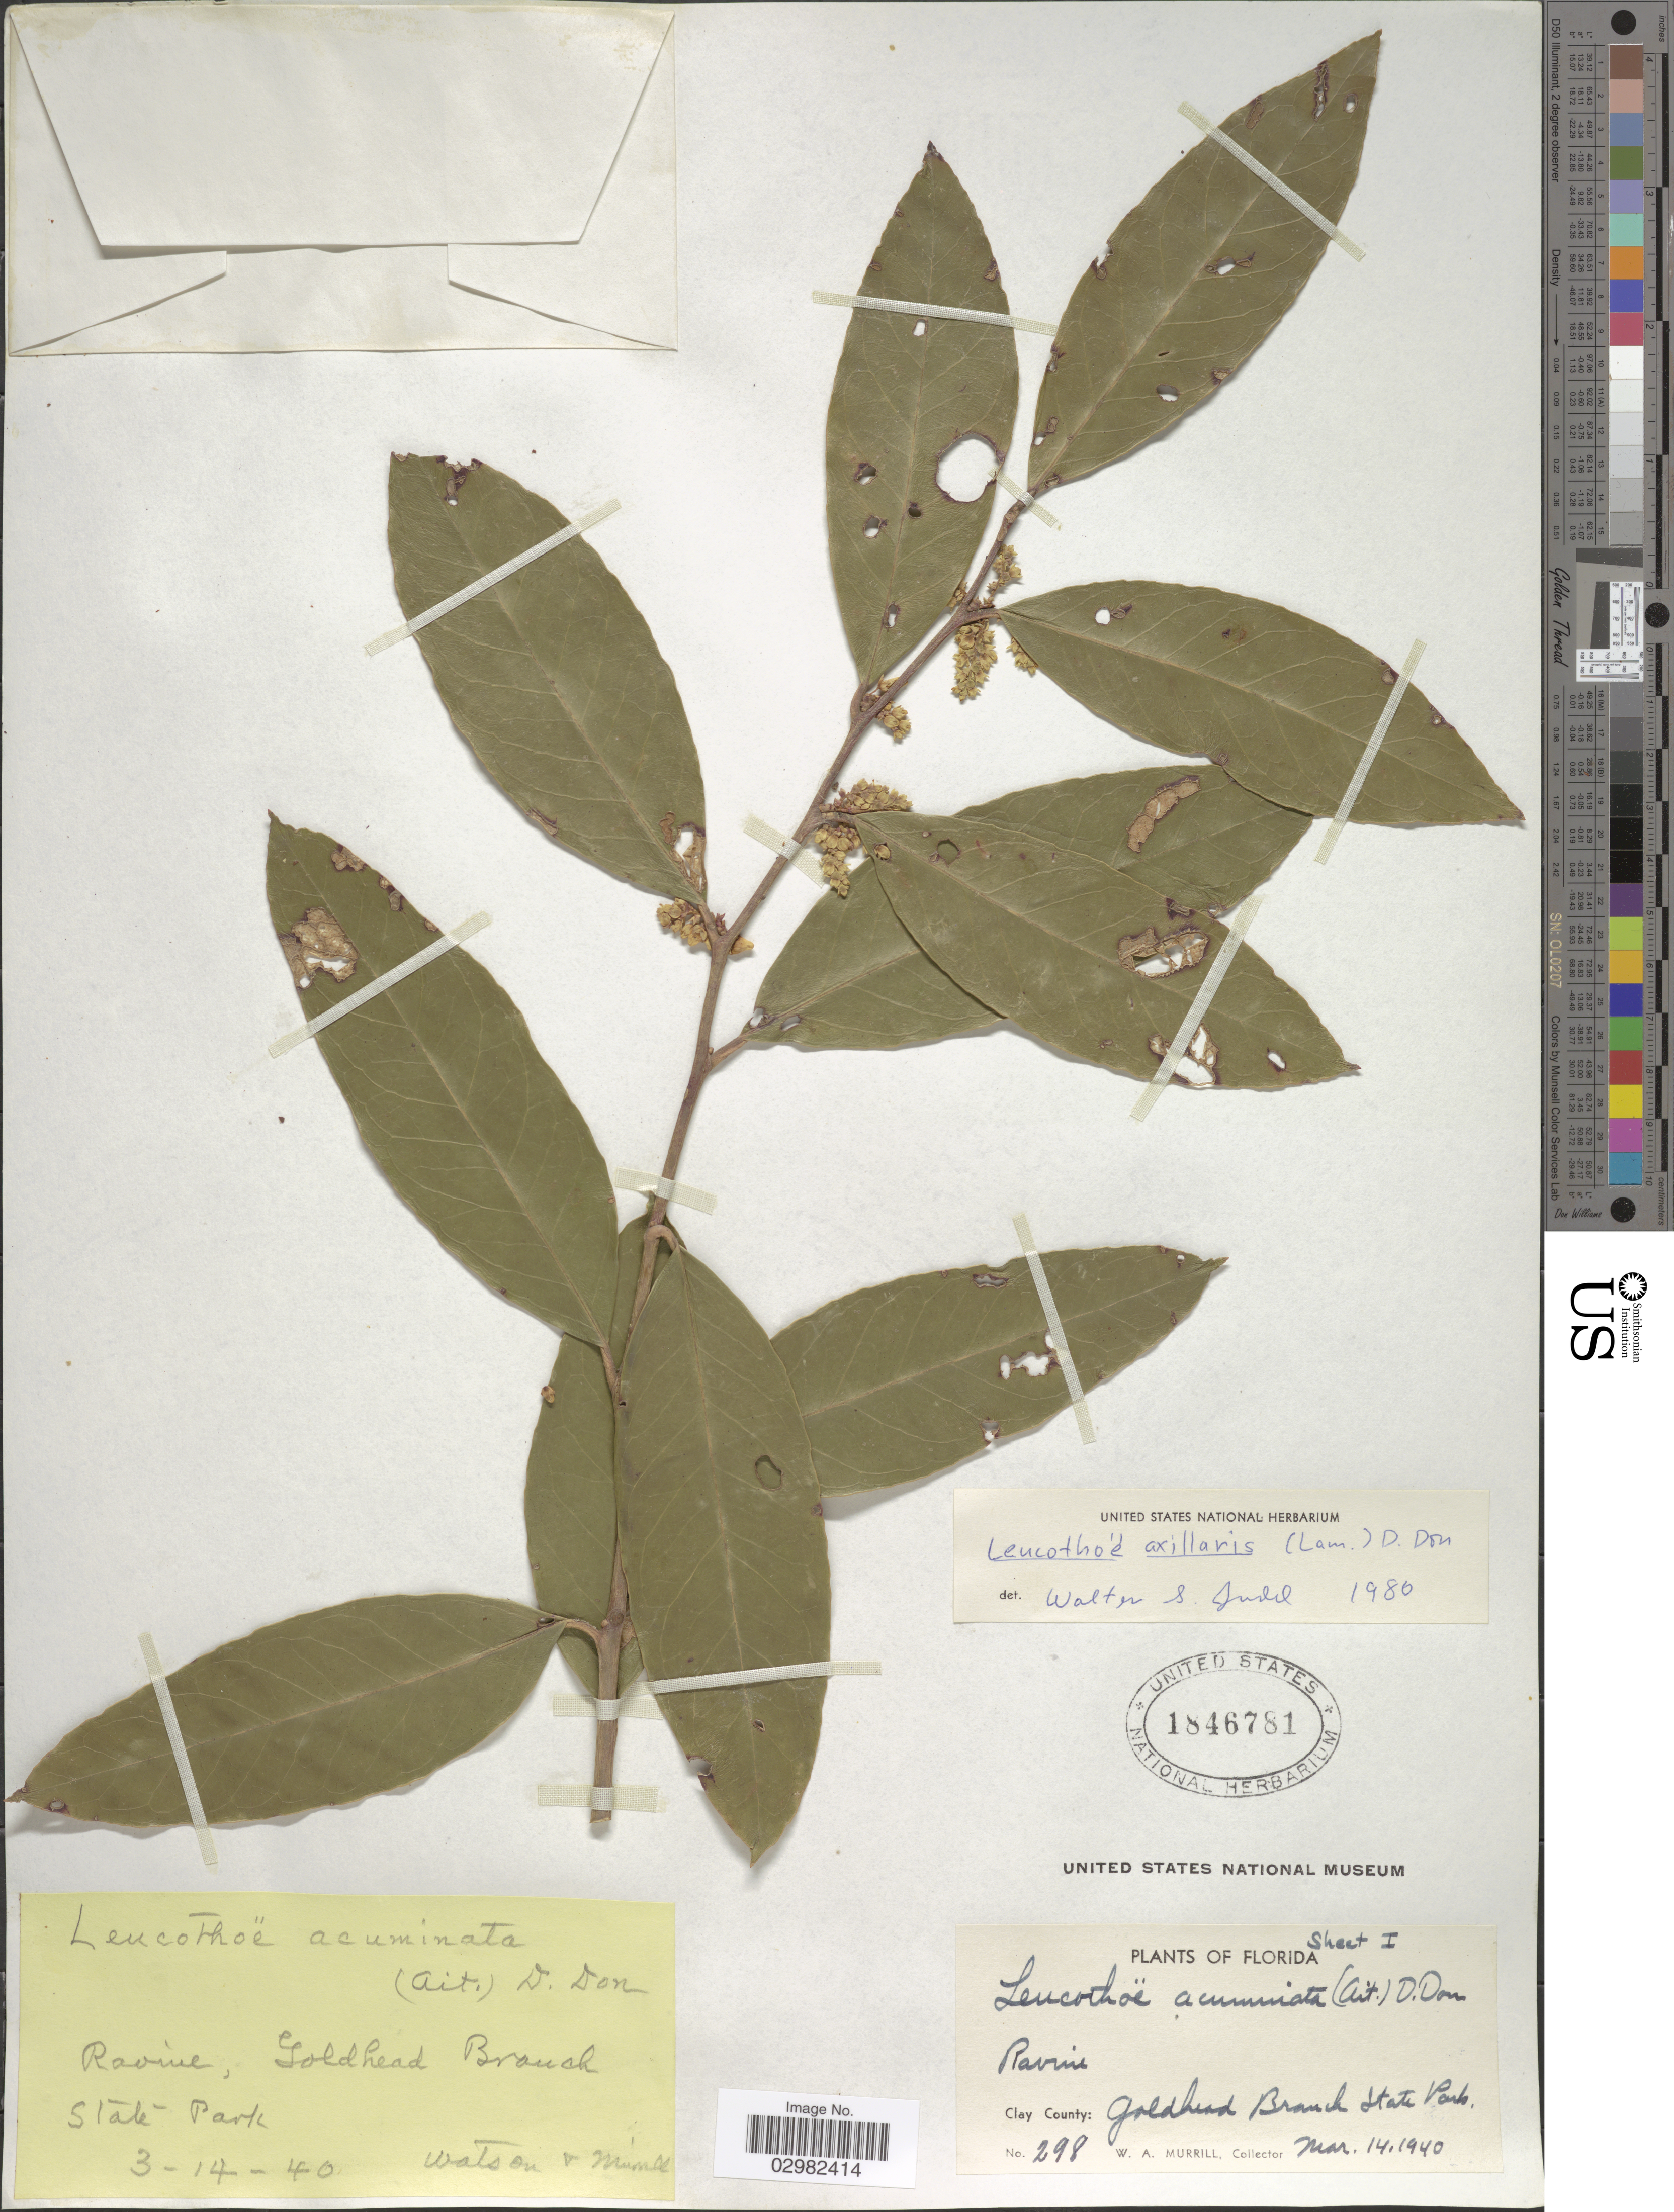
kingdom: Plantae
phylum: Tracheophyta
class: Magnoliopsida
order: Ericales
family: Ericaceae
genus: Leucothoe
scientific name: Leucothoë axillaris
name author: (Lam.) D. Don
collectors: W. A. Murrill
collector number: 298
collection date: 1940-03-14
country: United States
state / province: Florida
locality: Ravine, Goldhead Branch State Park, Clay County.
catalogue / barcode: US 1846781